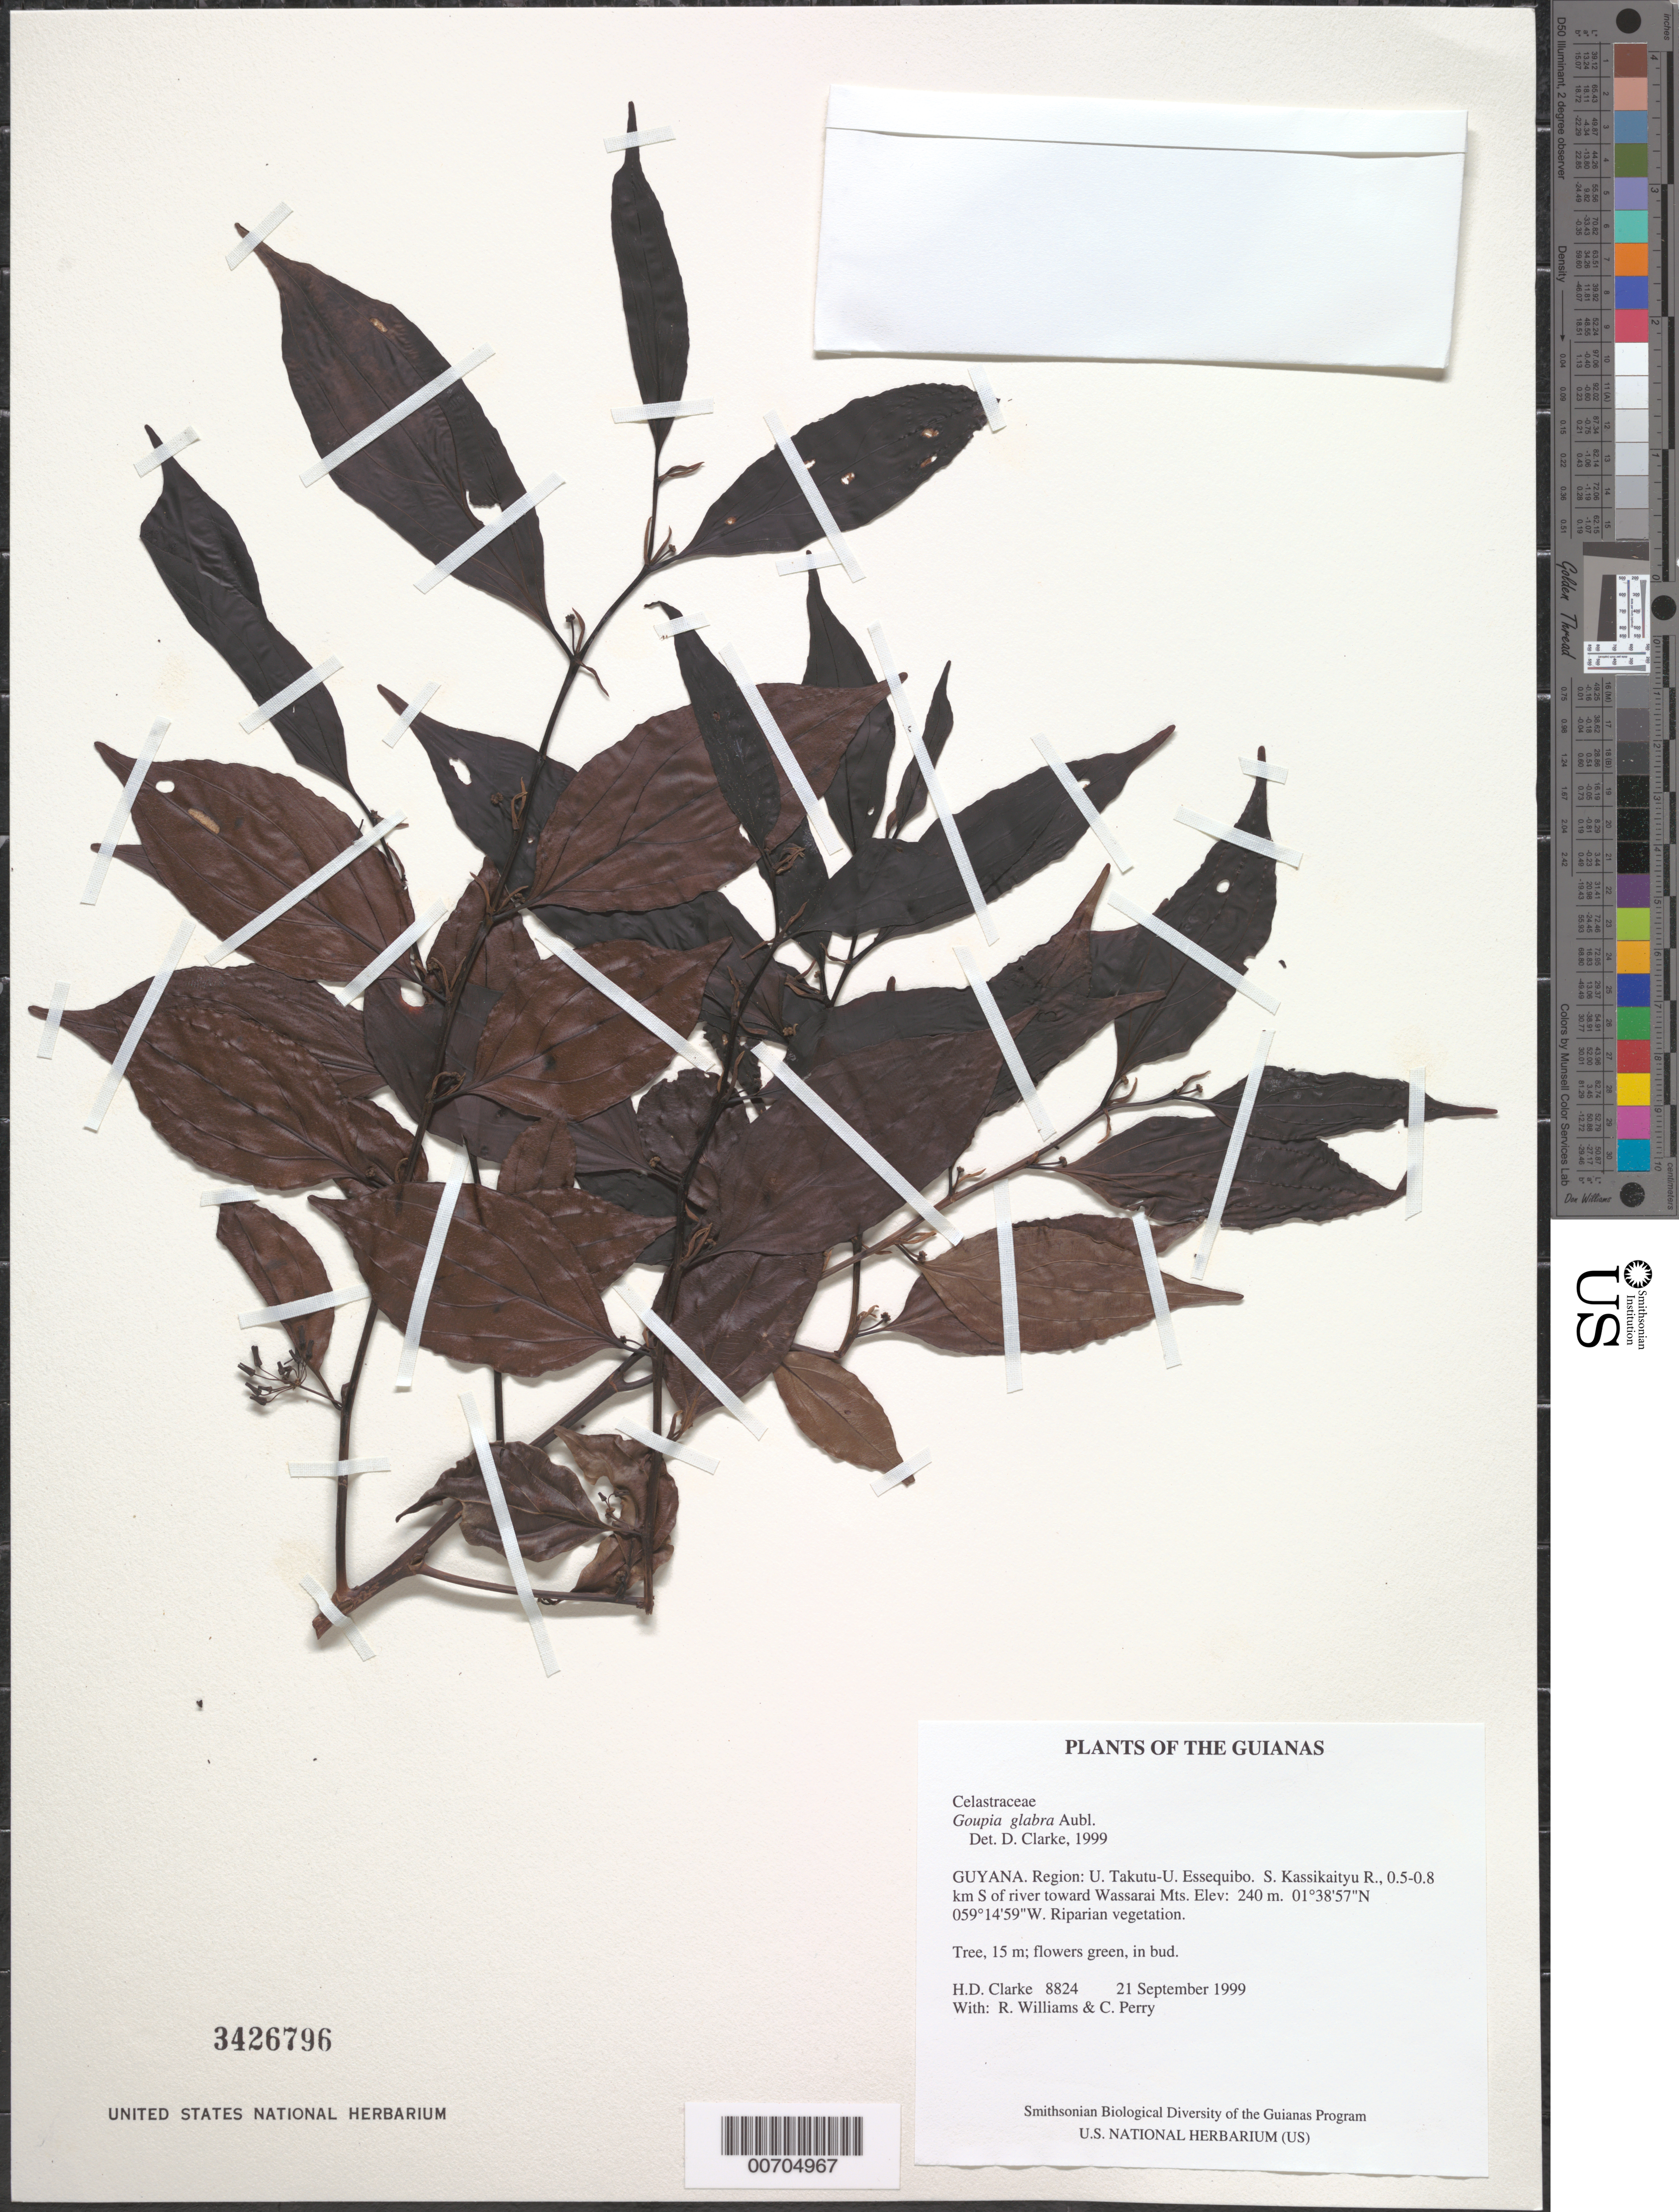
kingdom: Plantae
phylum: Tracheophyta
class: Magnoliopsida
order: Malpighiales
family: Goupiaceae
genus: Goupia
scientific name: Goupia glabra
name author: Aubl.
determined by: Clarke, H. D., University of North Carolina (Asheville)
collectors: H. D. Clarke, R. Williams & C. Perry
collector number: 8824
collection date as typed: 21 September 1999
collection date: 1999-09-21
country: Guyana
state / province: U. Takutu-U. Essequibo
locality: S. Kassikaityu R., 0.5-0.8 km S of river toward Wassarai Mts.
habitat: Riparian vegetation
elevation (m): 240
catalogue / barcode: US 3426796